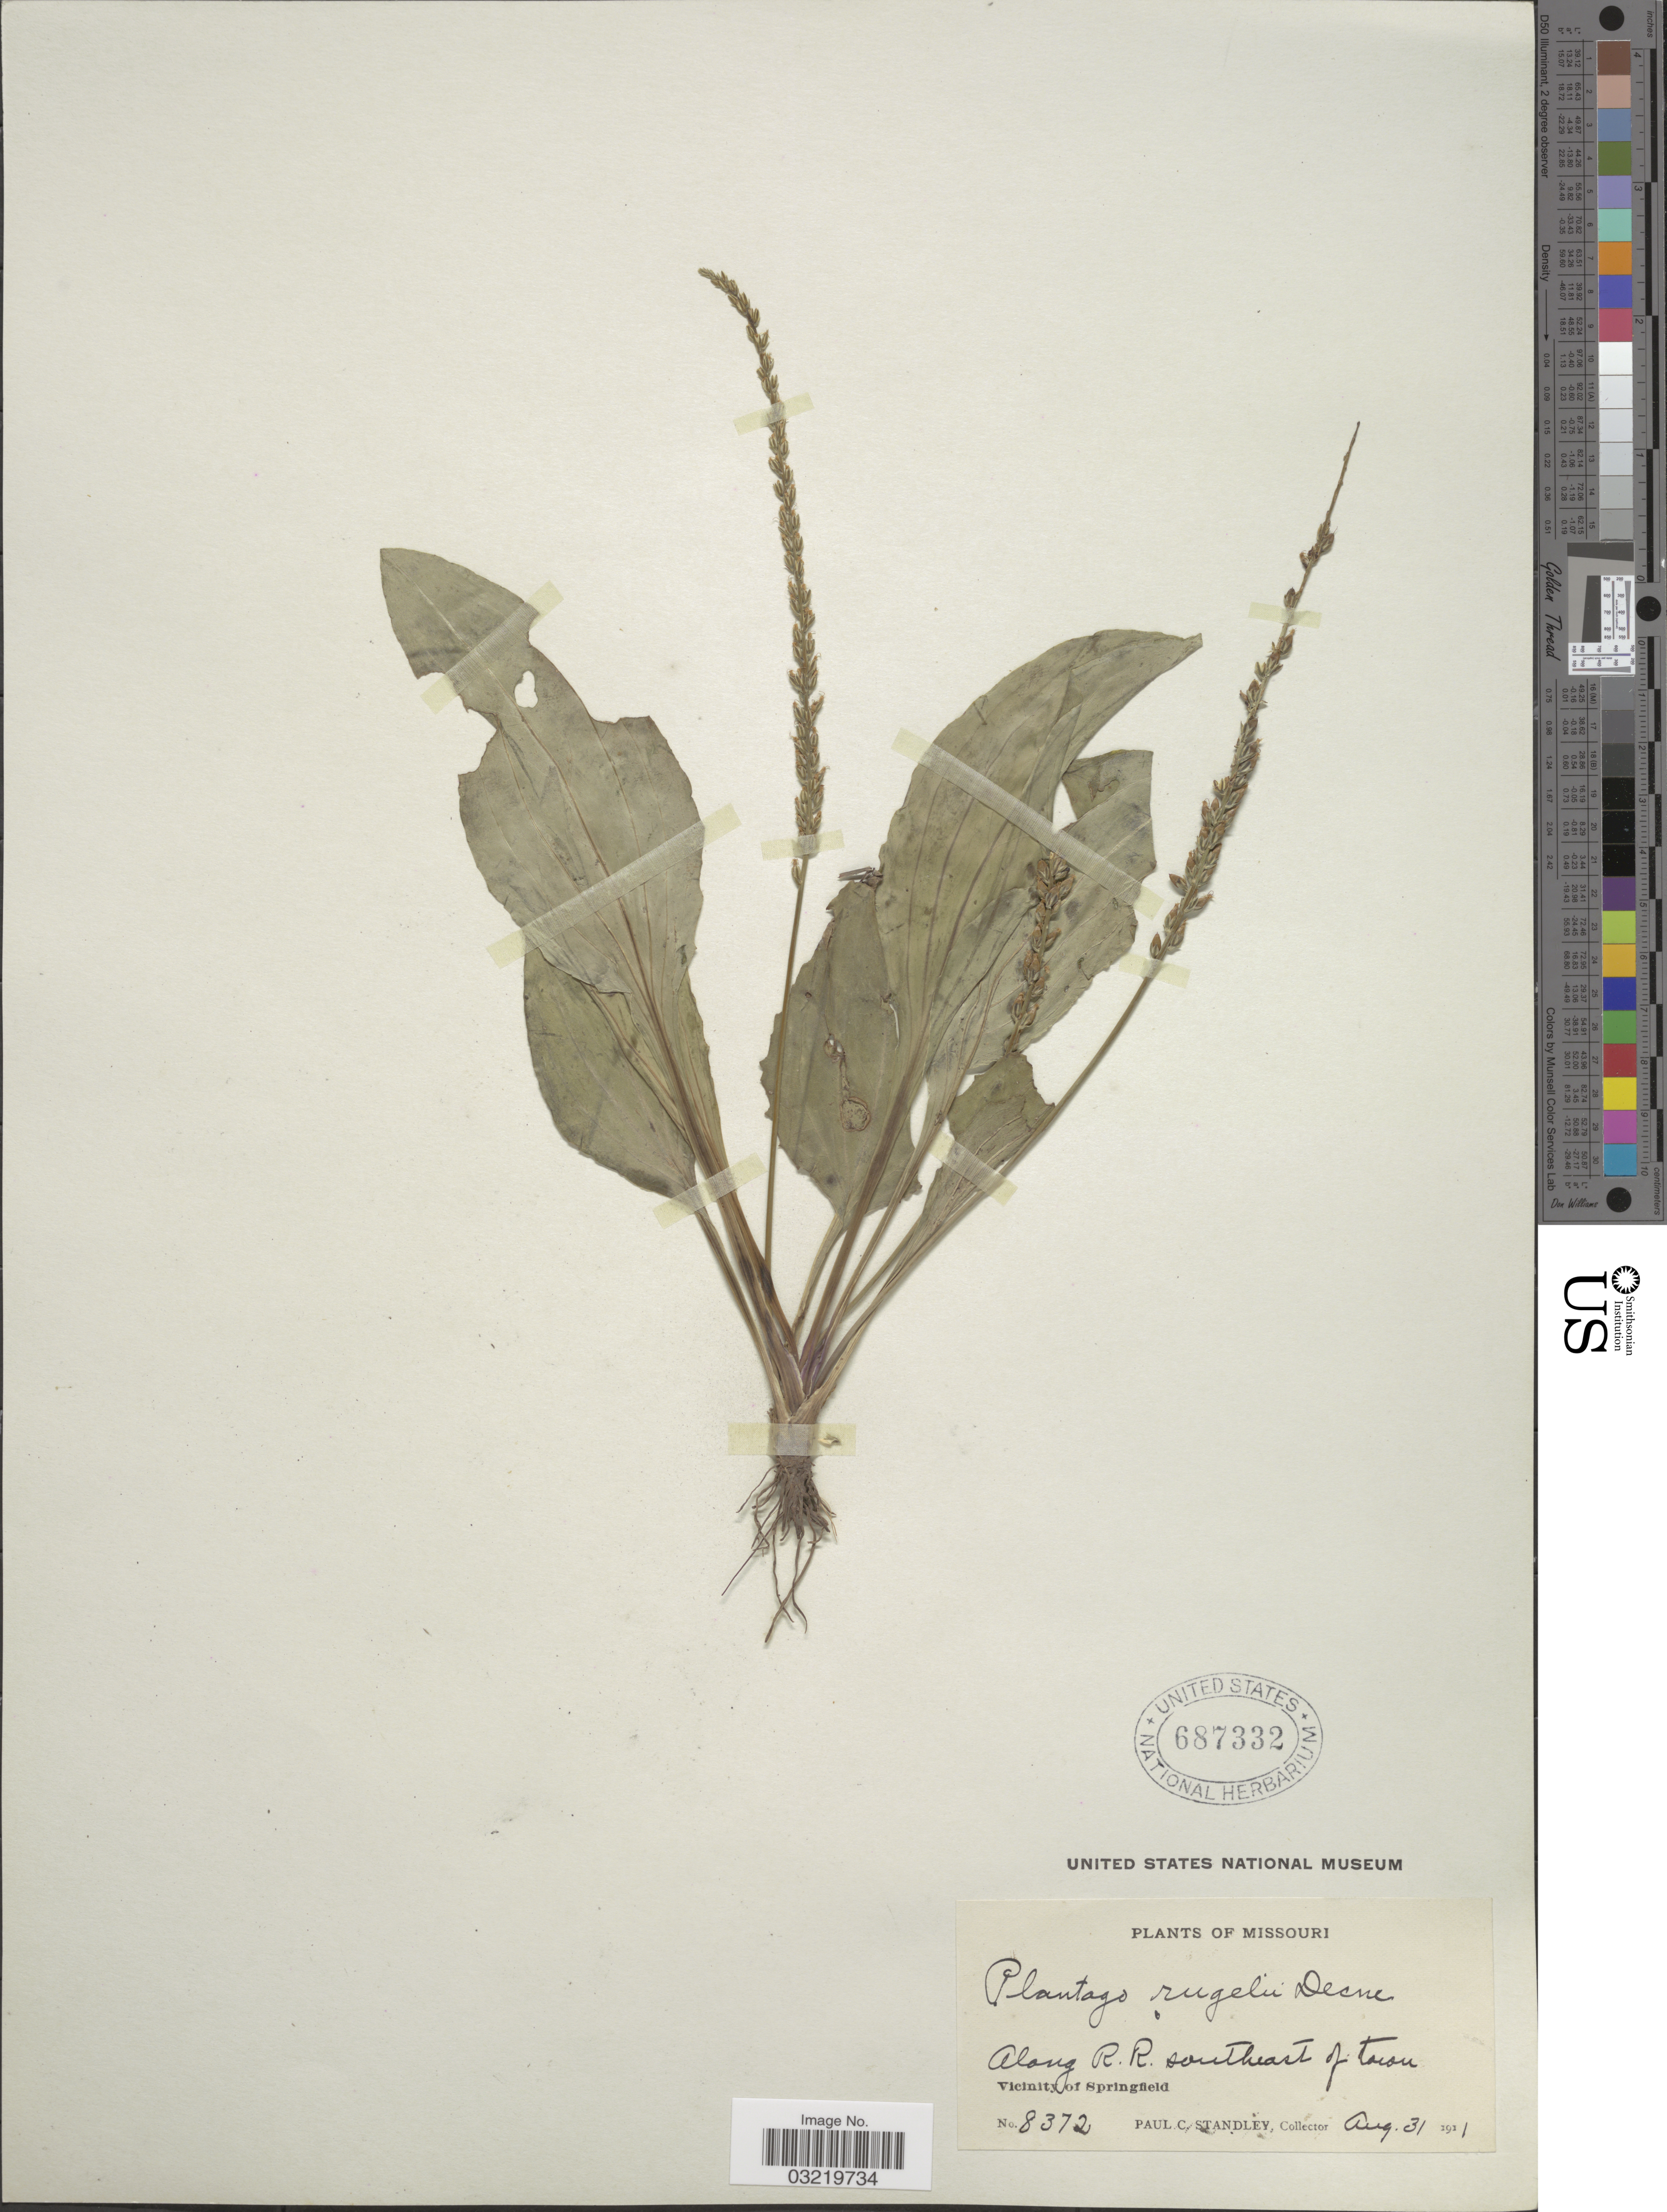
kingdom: Plantae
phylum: Tracheophyta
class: Magnoliopsida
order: Lamiales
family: Plantaginaceae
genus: Plantago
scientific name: Plantago rugelii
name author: Decne.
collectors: P. C. Standley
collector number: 8372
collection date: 1911-08-31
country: United States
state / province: Missouri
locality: Along R. R. southeast of town. Vicinity of Springfield.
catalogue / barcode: US 687332